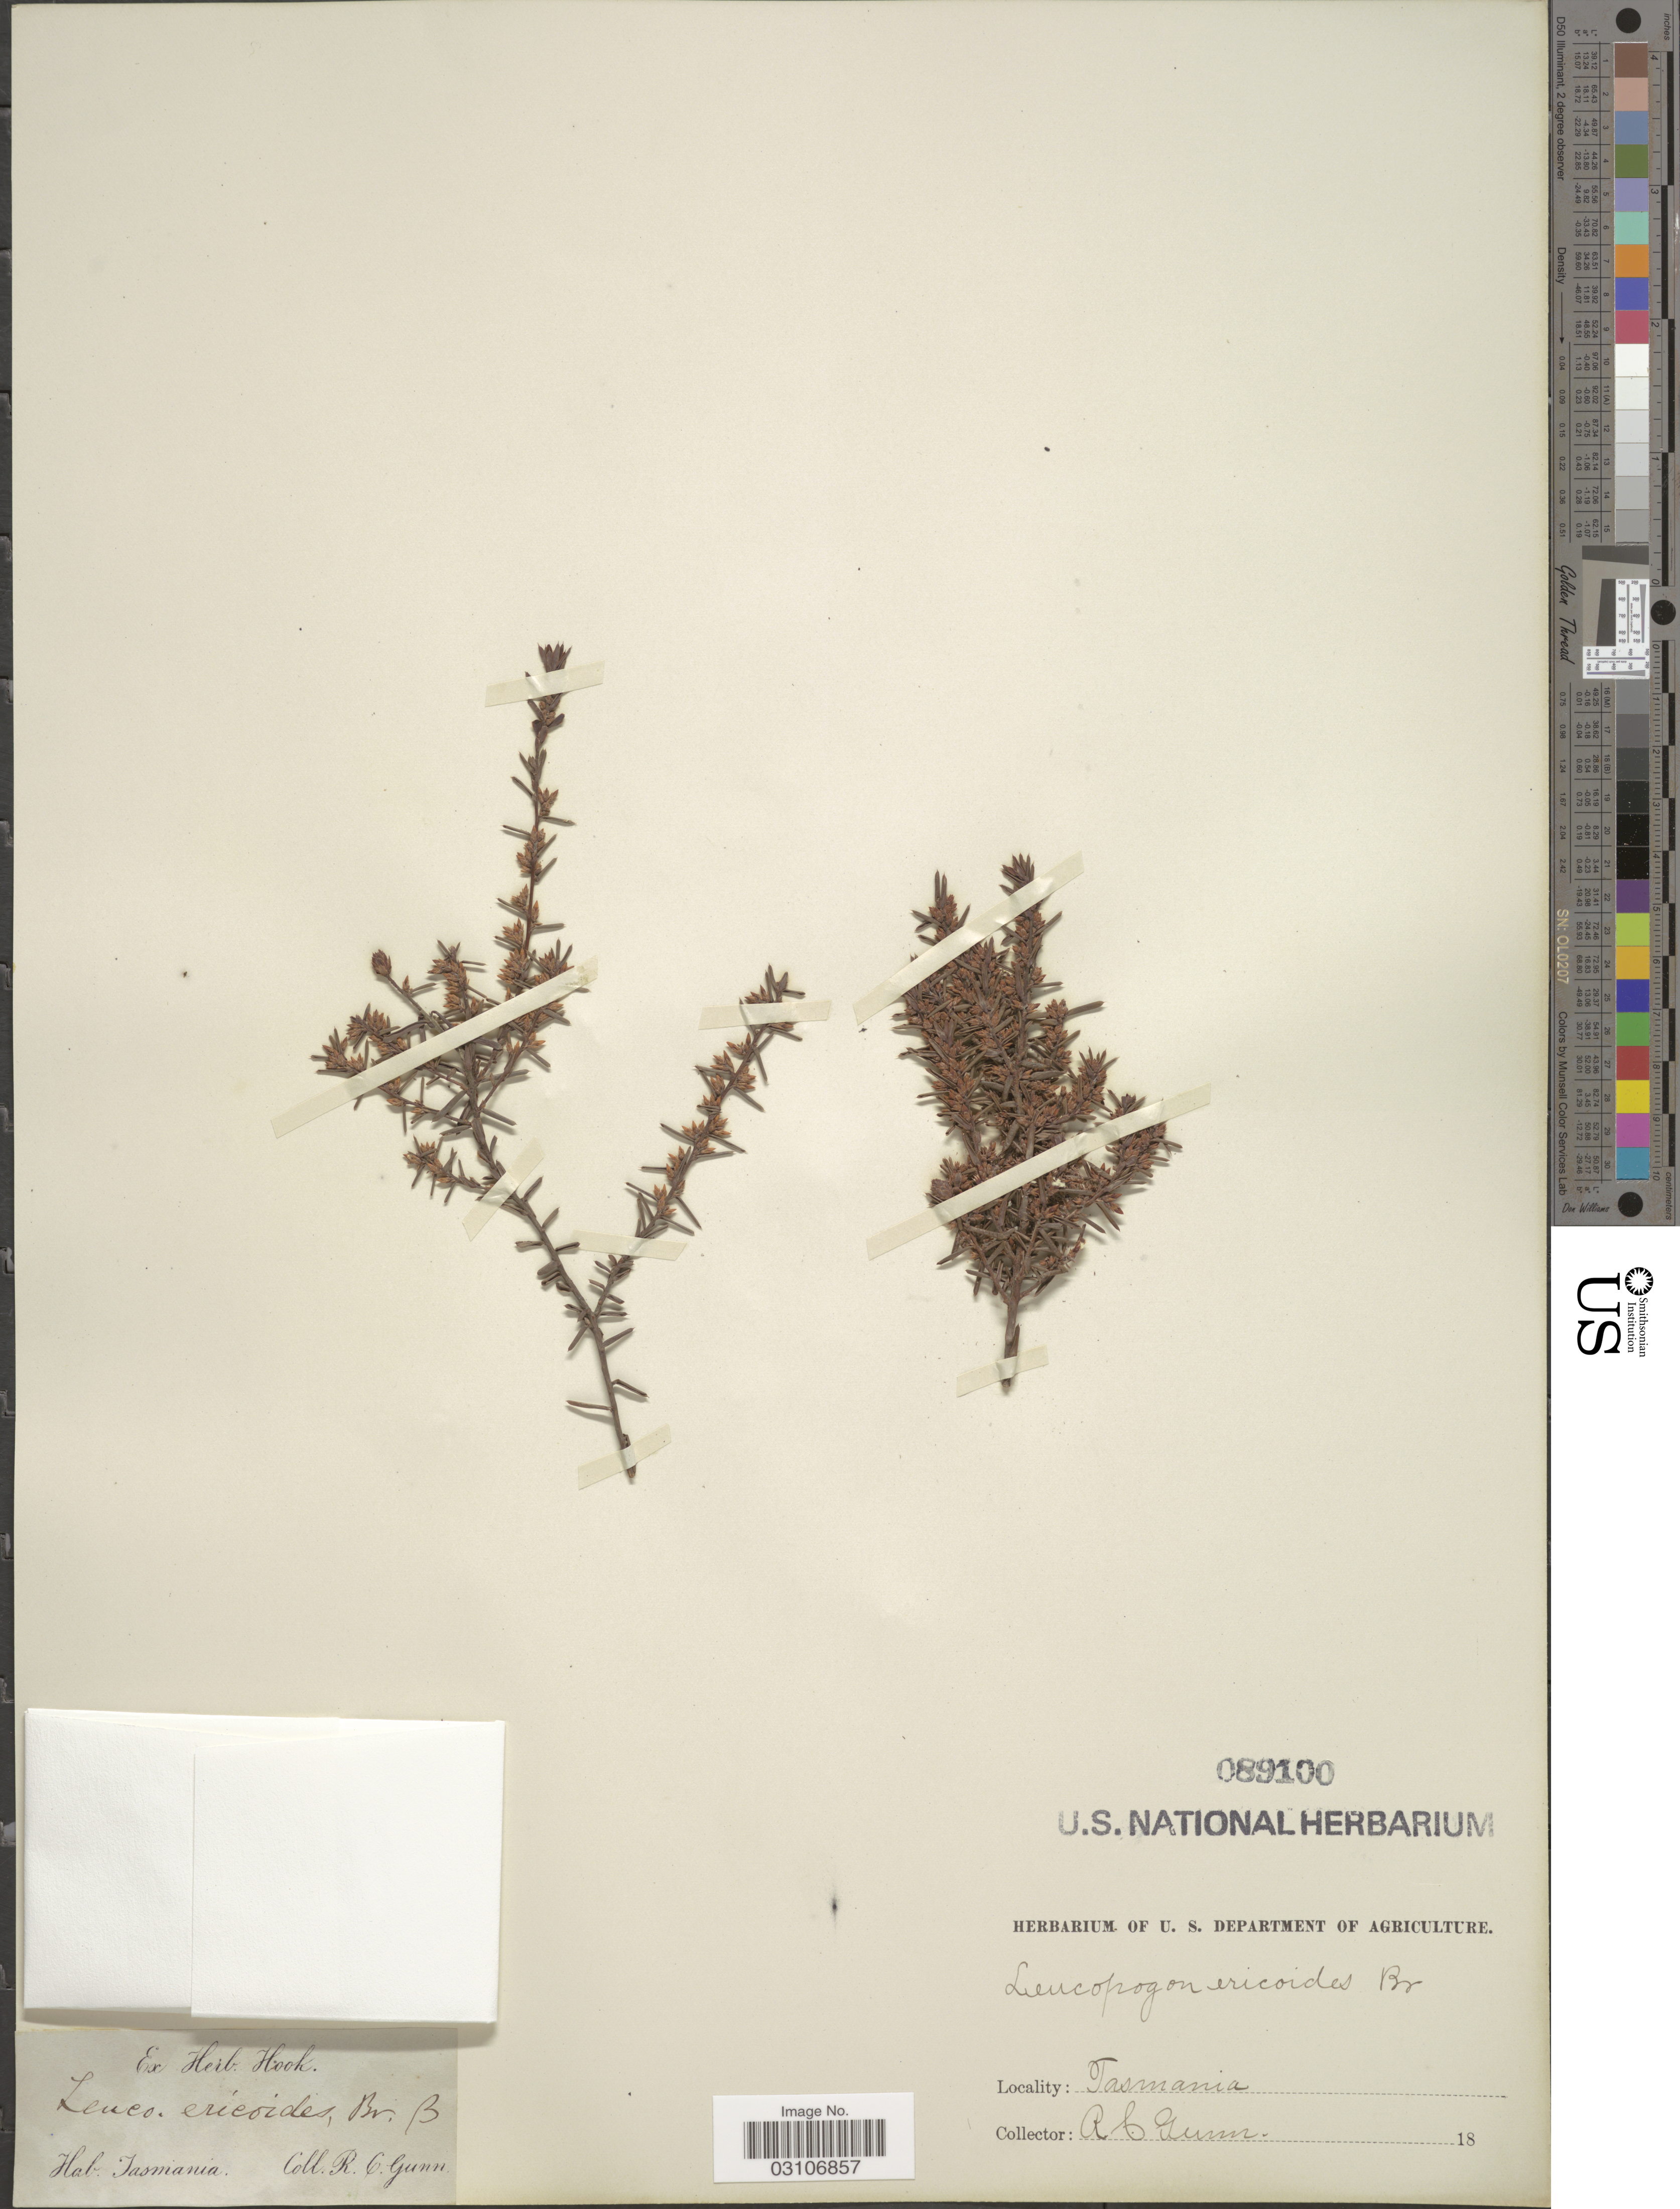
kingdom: Plantae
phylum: Tracheophyta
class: Magnoliopsida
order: Ericales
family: Ericaceae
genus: Leucopogon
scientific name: Leucopogon ericoides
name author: R. Br.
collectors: R. Gunn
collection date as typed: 18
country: Australia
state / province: Tasmania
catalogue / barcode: US 89100